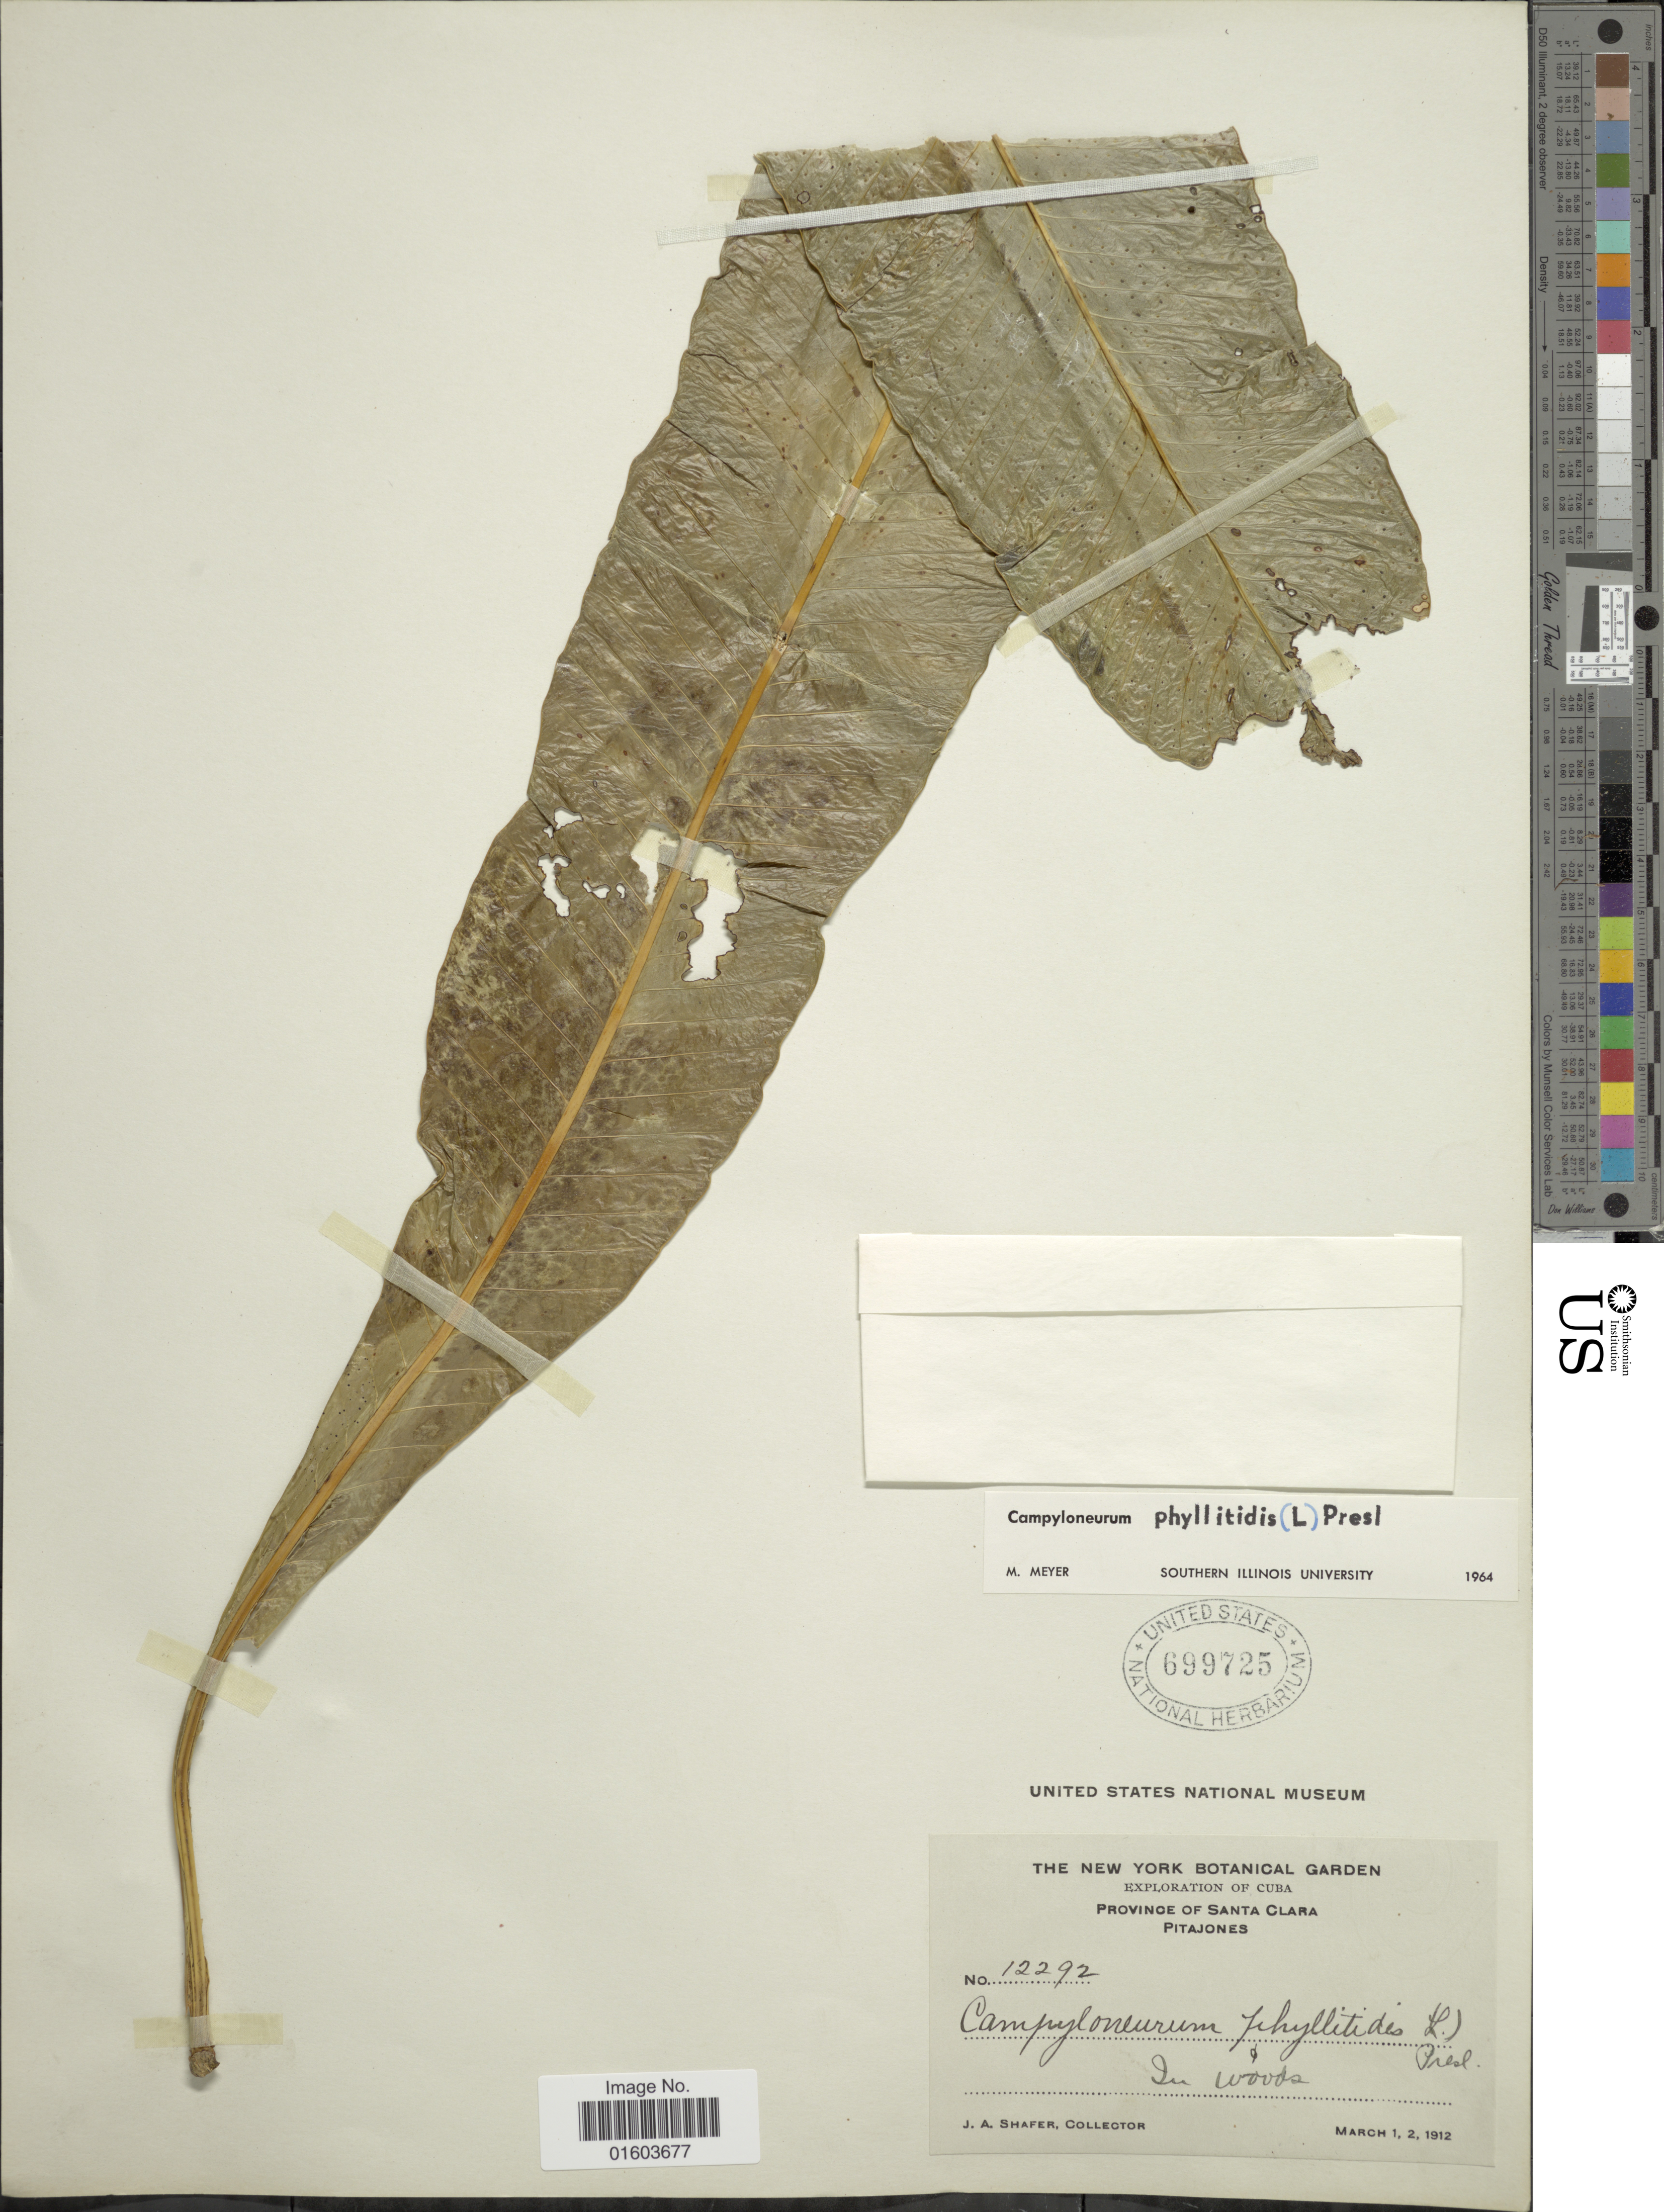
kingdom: Plantae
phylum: Tracheophyta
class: Polypodiopsida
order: Polypodiales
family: Polypodiaceae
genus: Campyloneurum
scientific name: Campyloneurum phyllitidis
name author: (L.) C. Presl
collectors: J. A. Shafer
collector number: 12292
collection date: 1912-03-01/1912-03-02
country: Cuba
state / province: Las Villas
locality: Province of Santa Clara, Pitajones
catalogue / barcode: US 699725